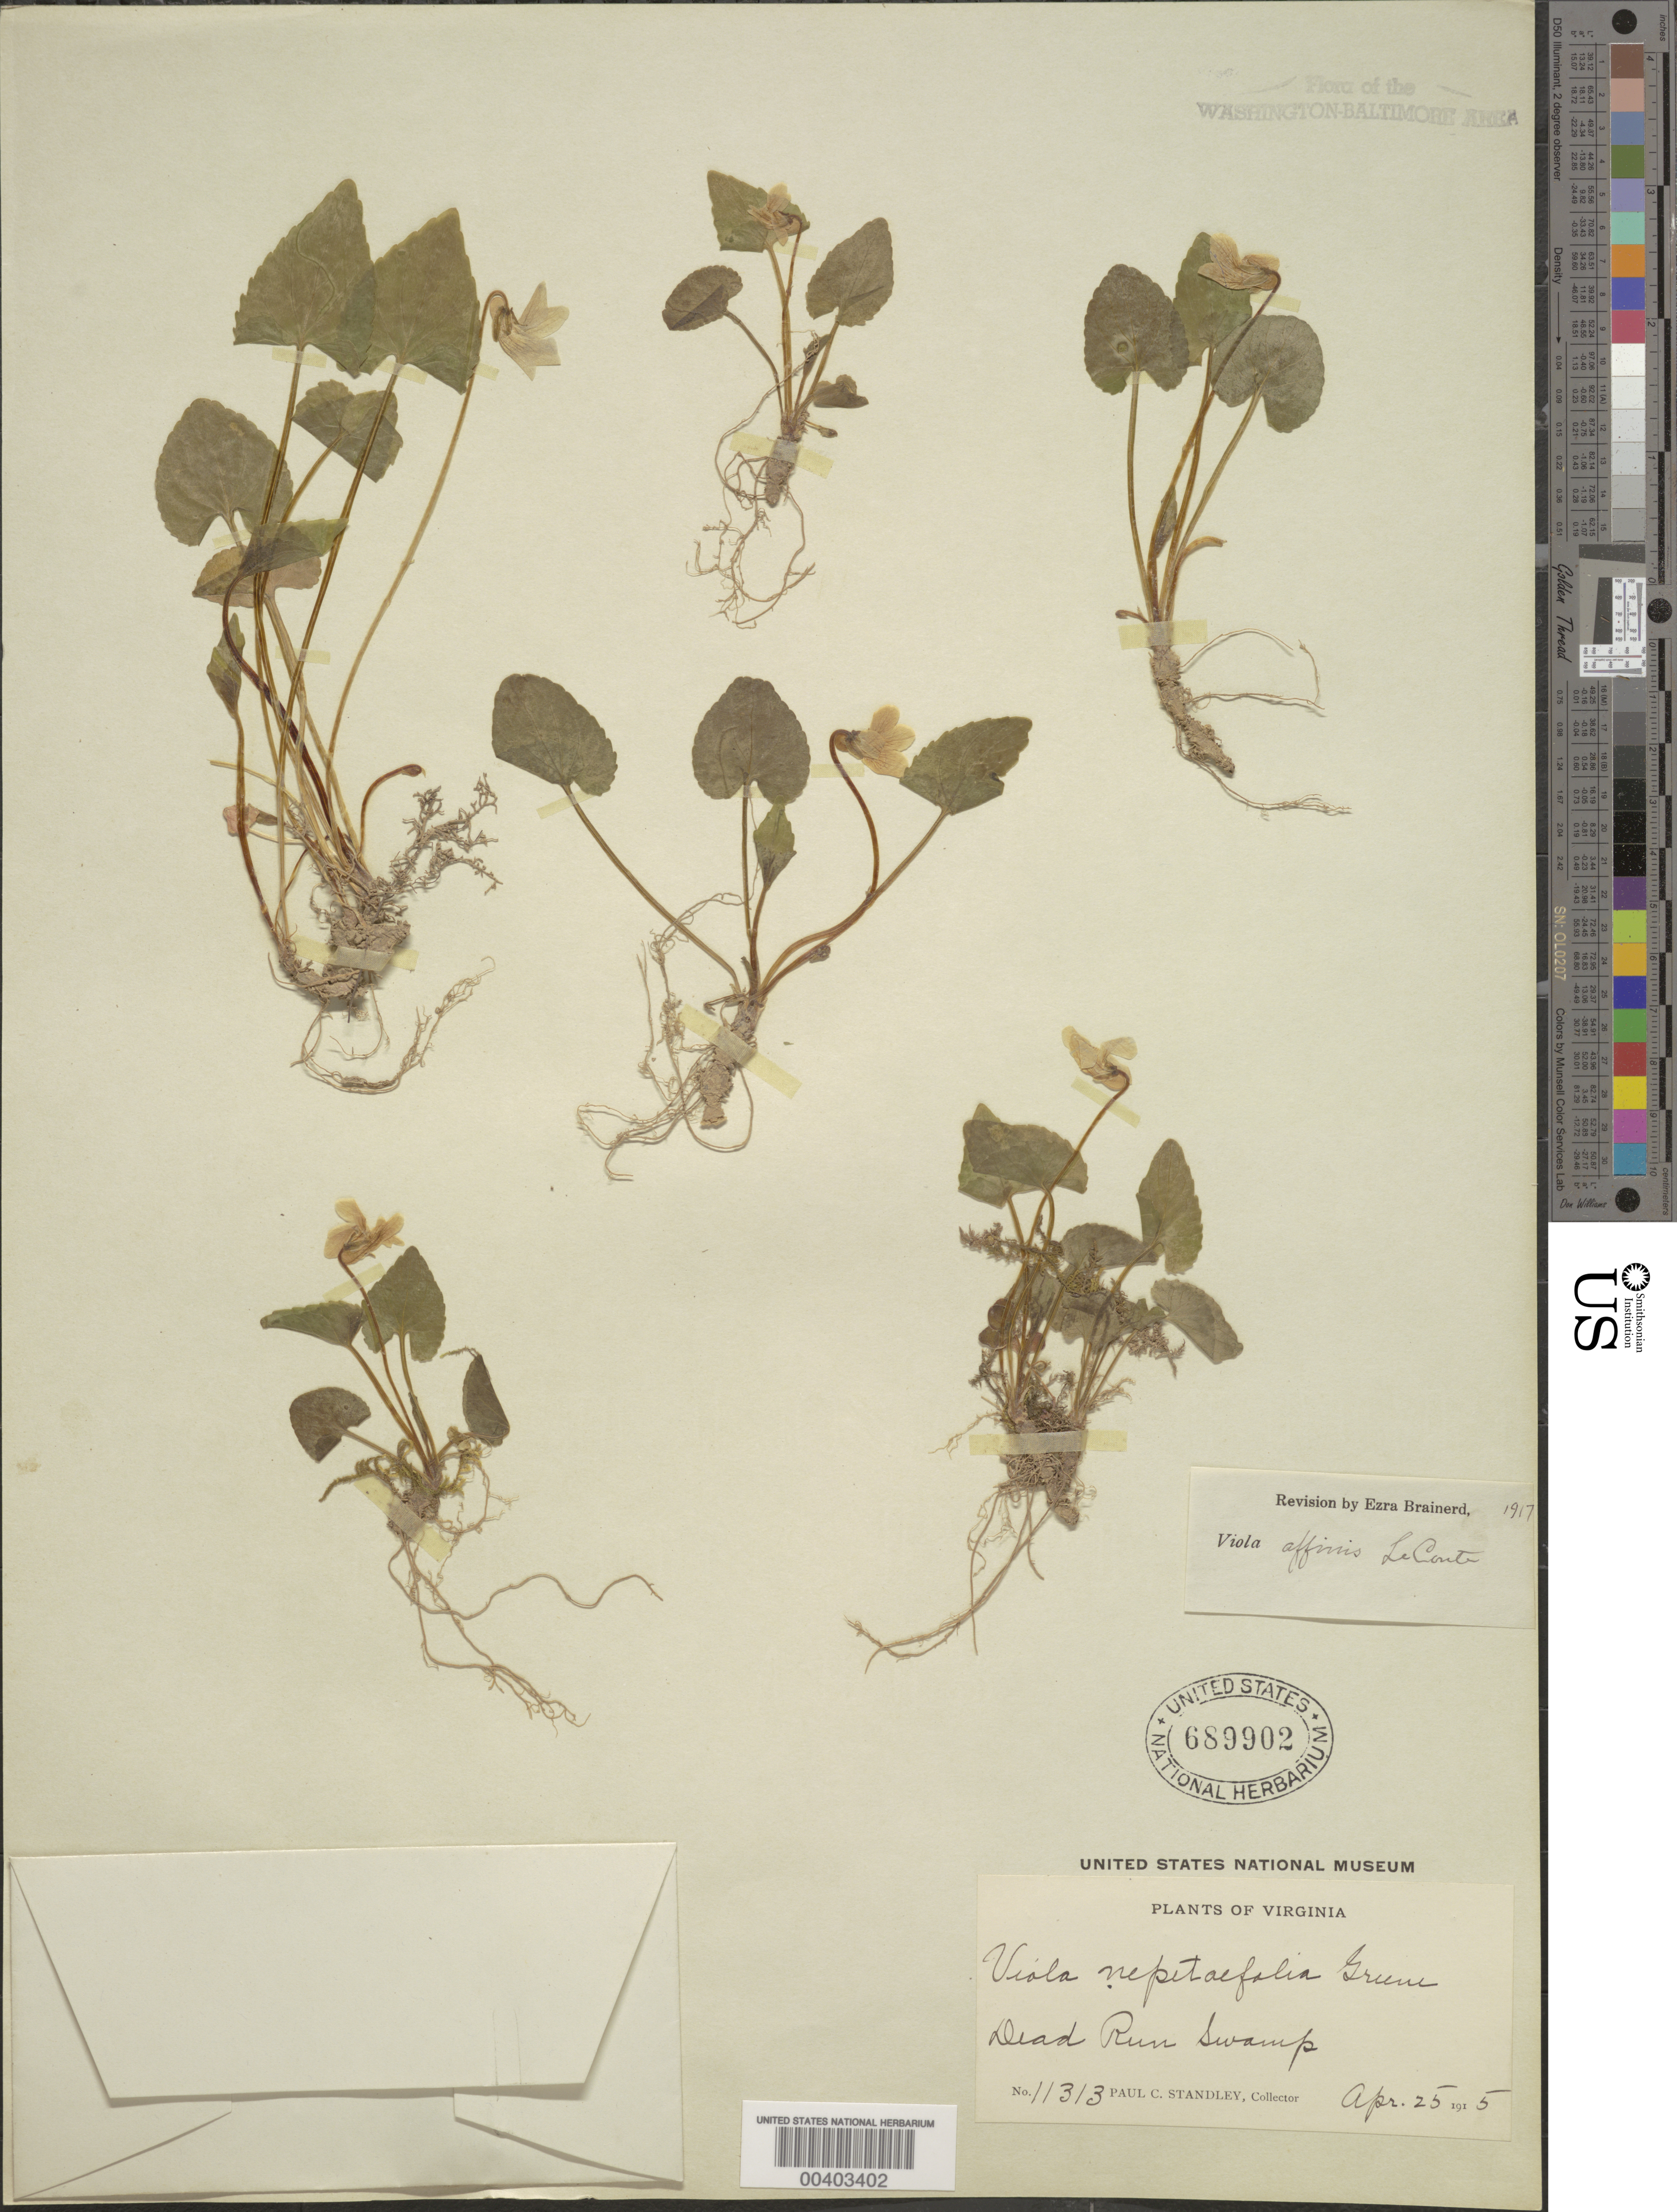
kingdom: Plantae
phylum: Tracheophyta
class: Magnoliopsida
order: Malpighiales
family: Violaceae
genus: Viola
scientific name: Viola sororia var. affinis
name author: (LeConte) McKinney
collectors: P. C. Standley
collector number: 11313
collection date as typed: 25 Apr 1915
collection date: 1915-04-25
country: United States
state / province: Virginia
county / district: Fairfax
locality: Dead Run swamp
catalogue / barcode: US 689902